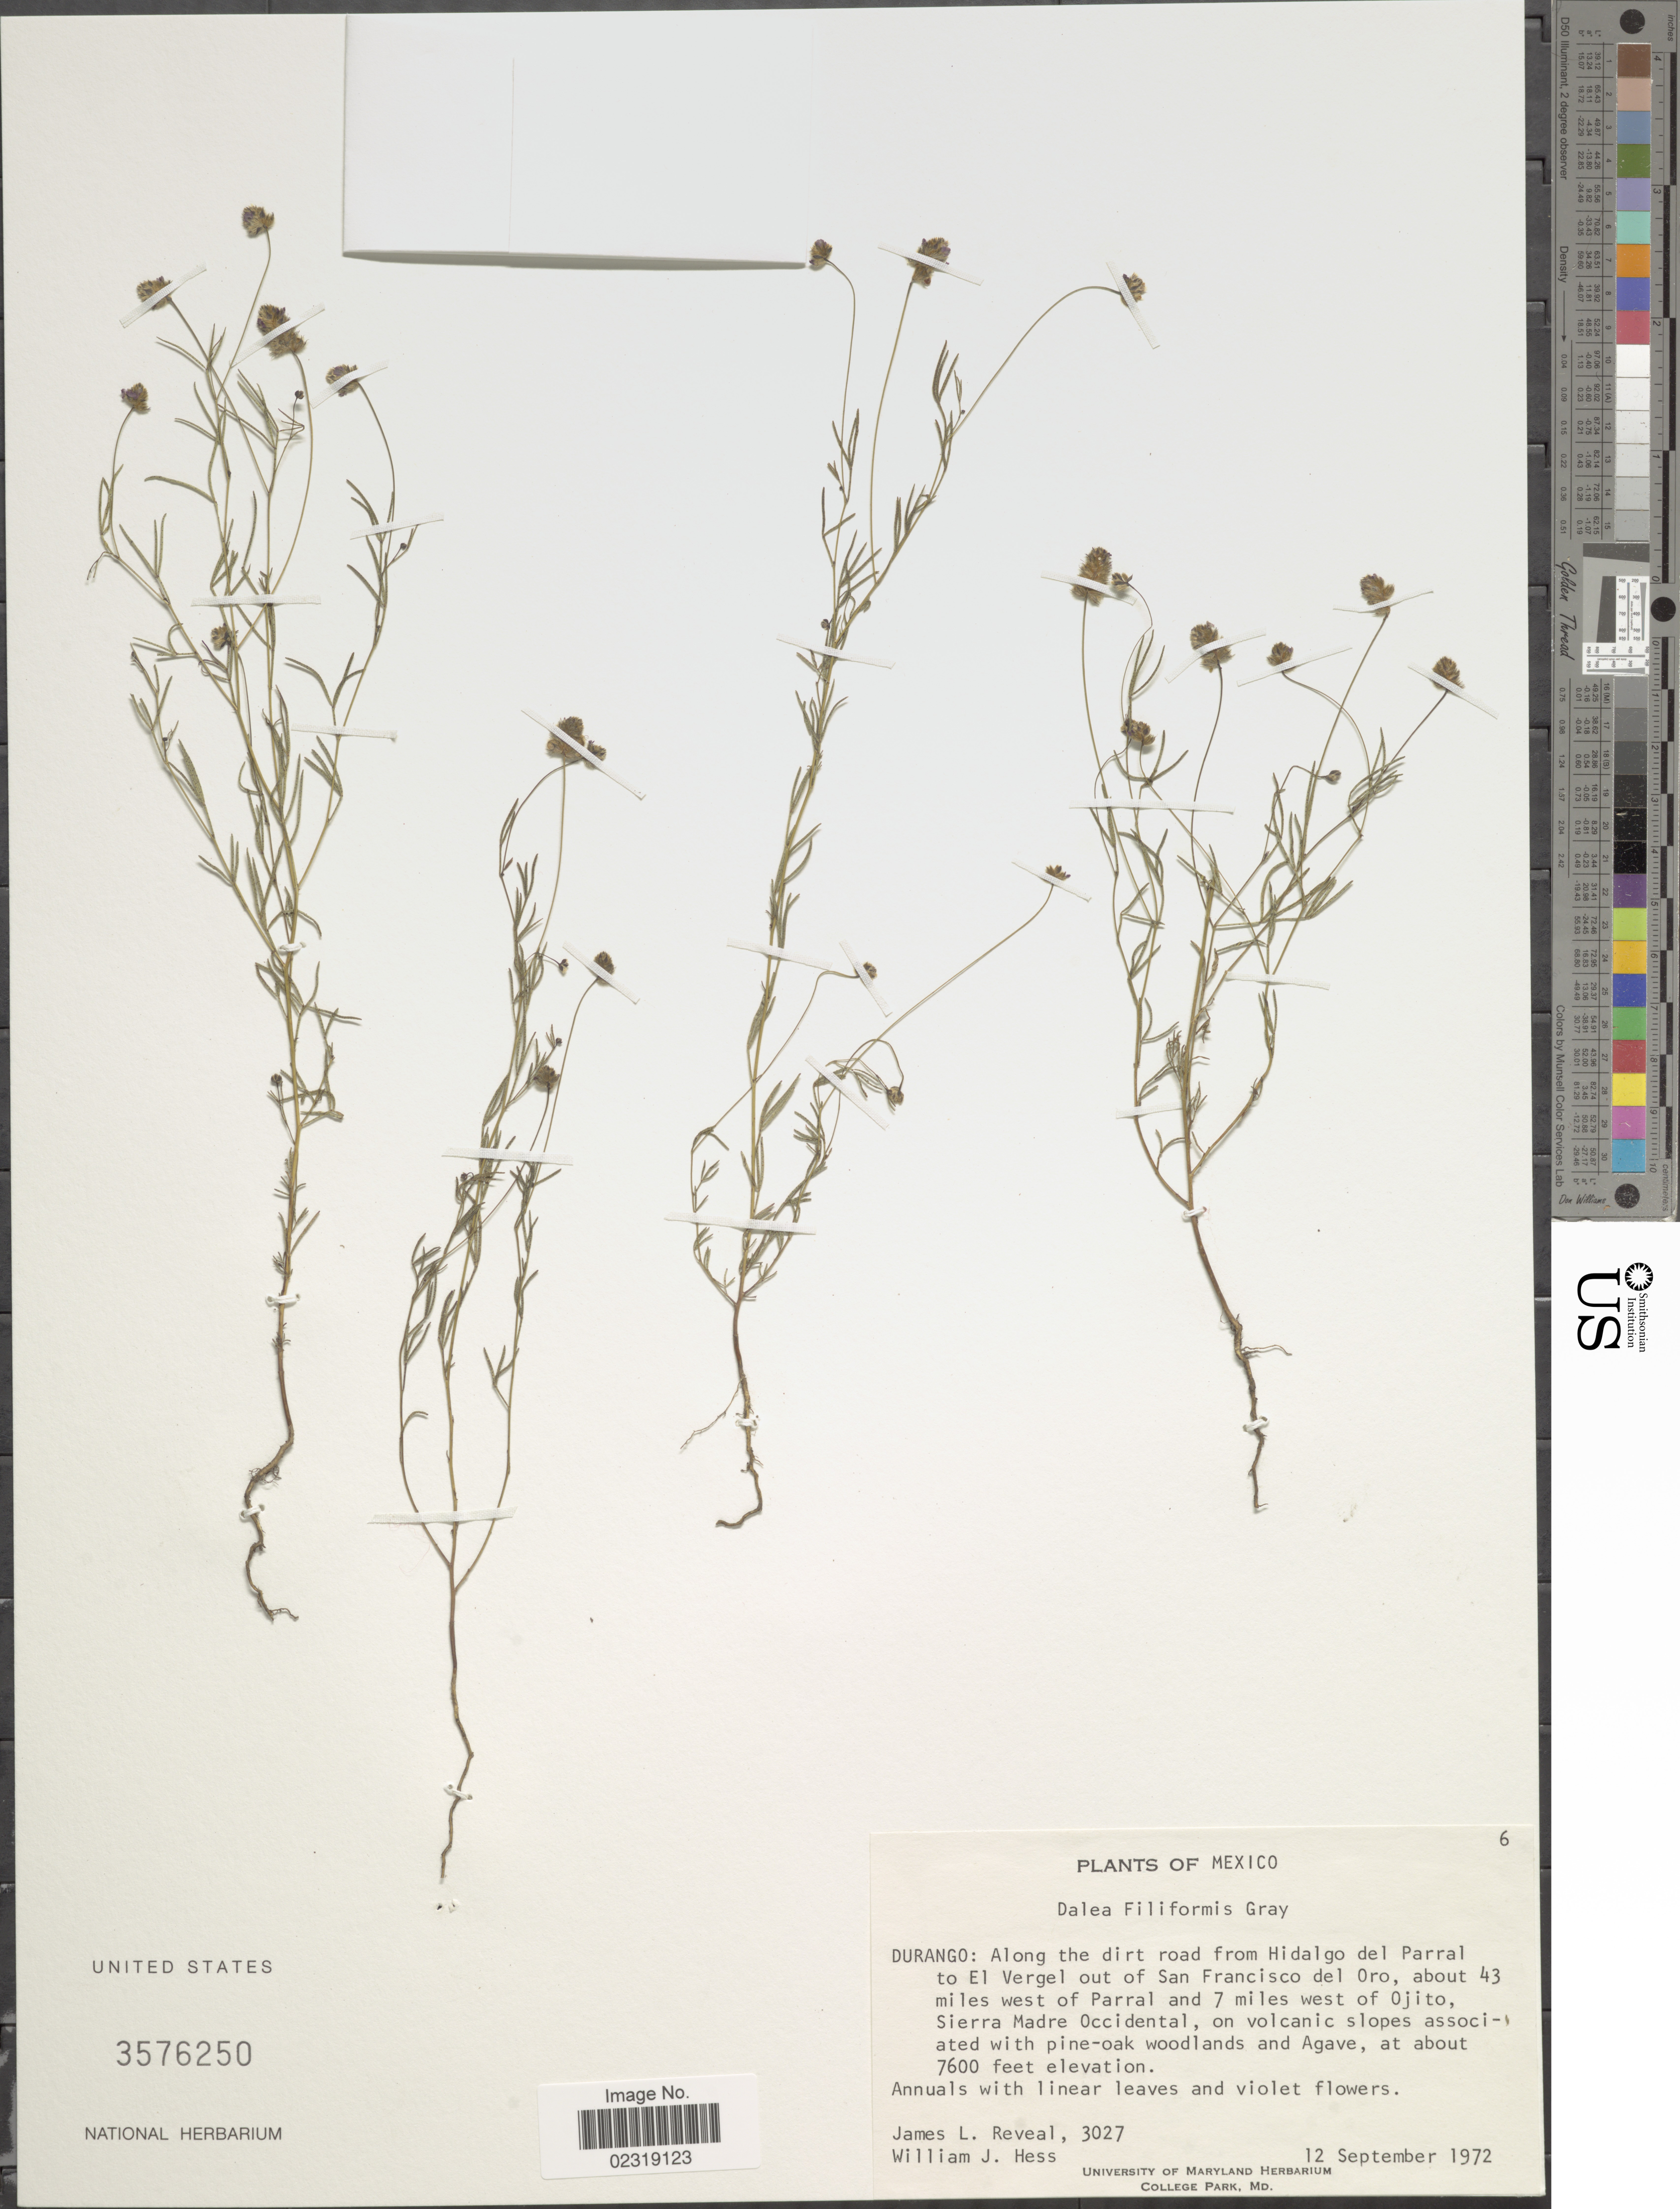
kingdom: Plantae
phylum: Tracheophyta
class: Magnoliopsida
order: Fabales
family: Fabaceae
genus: Dalea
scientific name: Dalea filiciformis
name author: B.L. Rob. & Greenm.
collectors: J. L. Reveal & W. Hess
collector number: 3027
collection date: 1972-09-12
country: Mexico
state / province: Durango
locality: Durango,Mexico, Along the dirt road from Hidalgo del Parral to el Vergel out of San Francisco del Oro, about 43miles west of Parral and 7 miles west of Ojito. Sierra madre Occidental.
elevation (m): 2316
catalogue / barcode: US 3576250